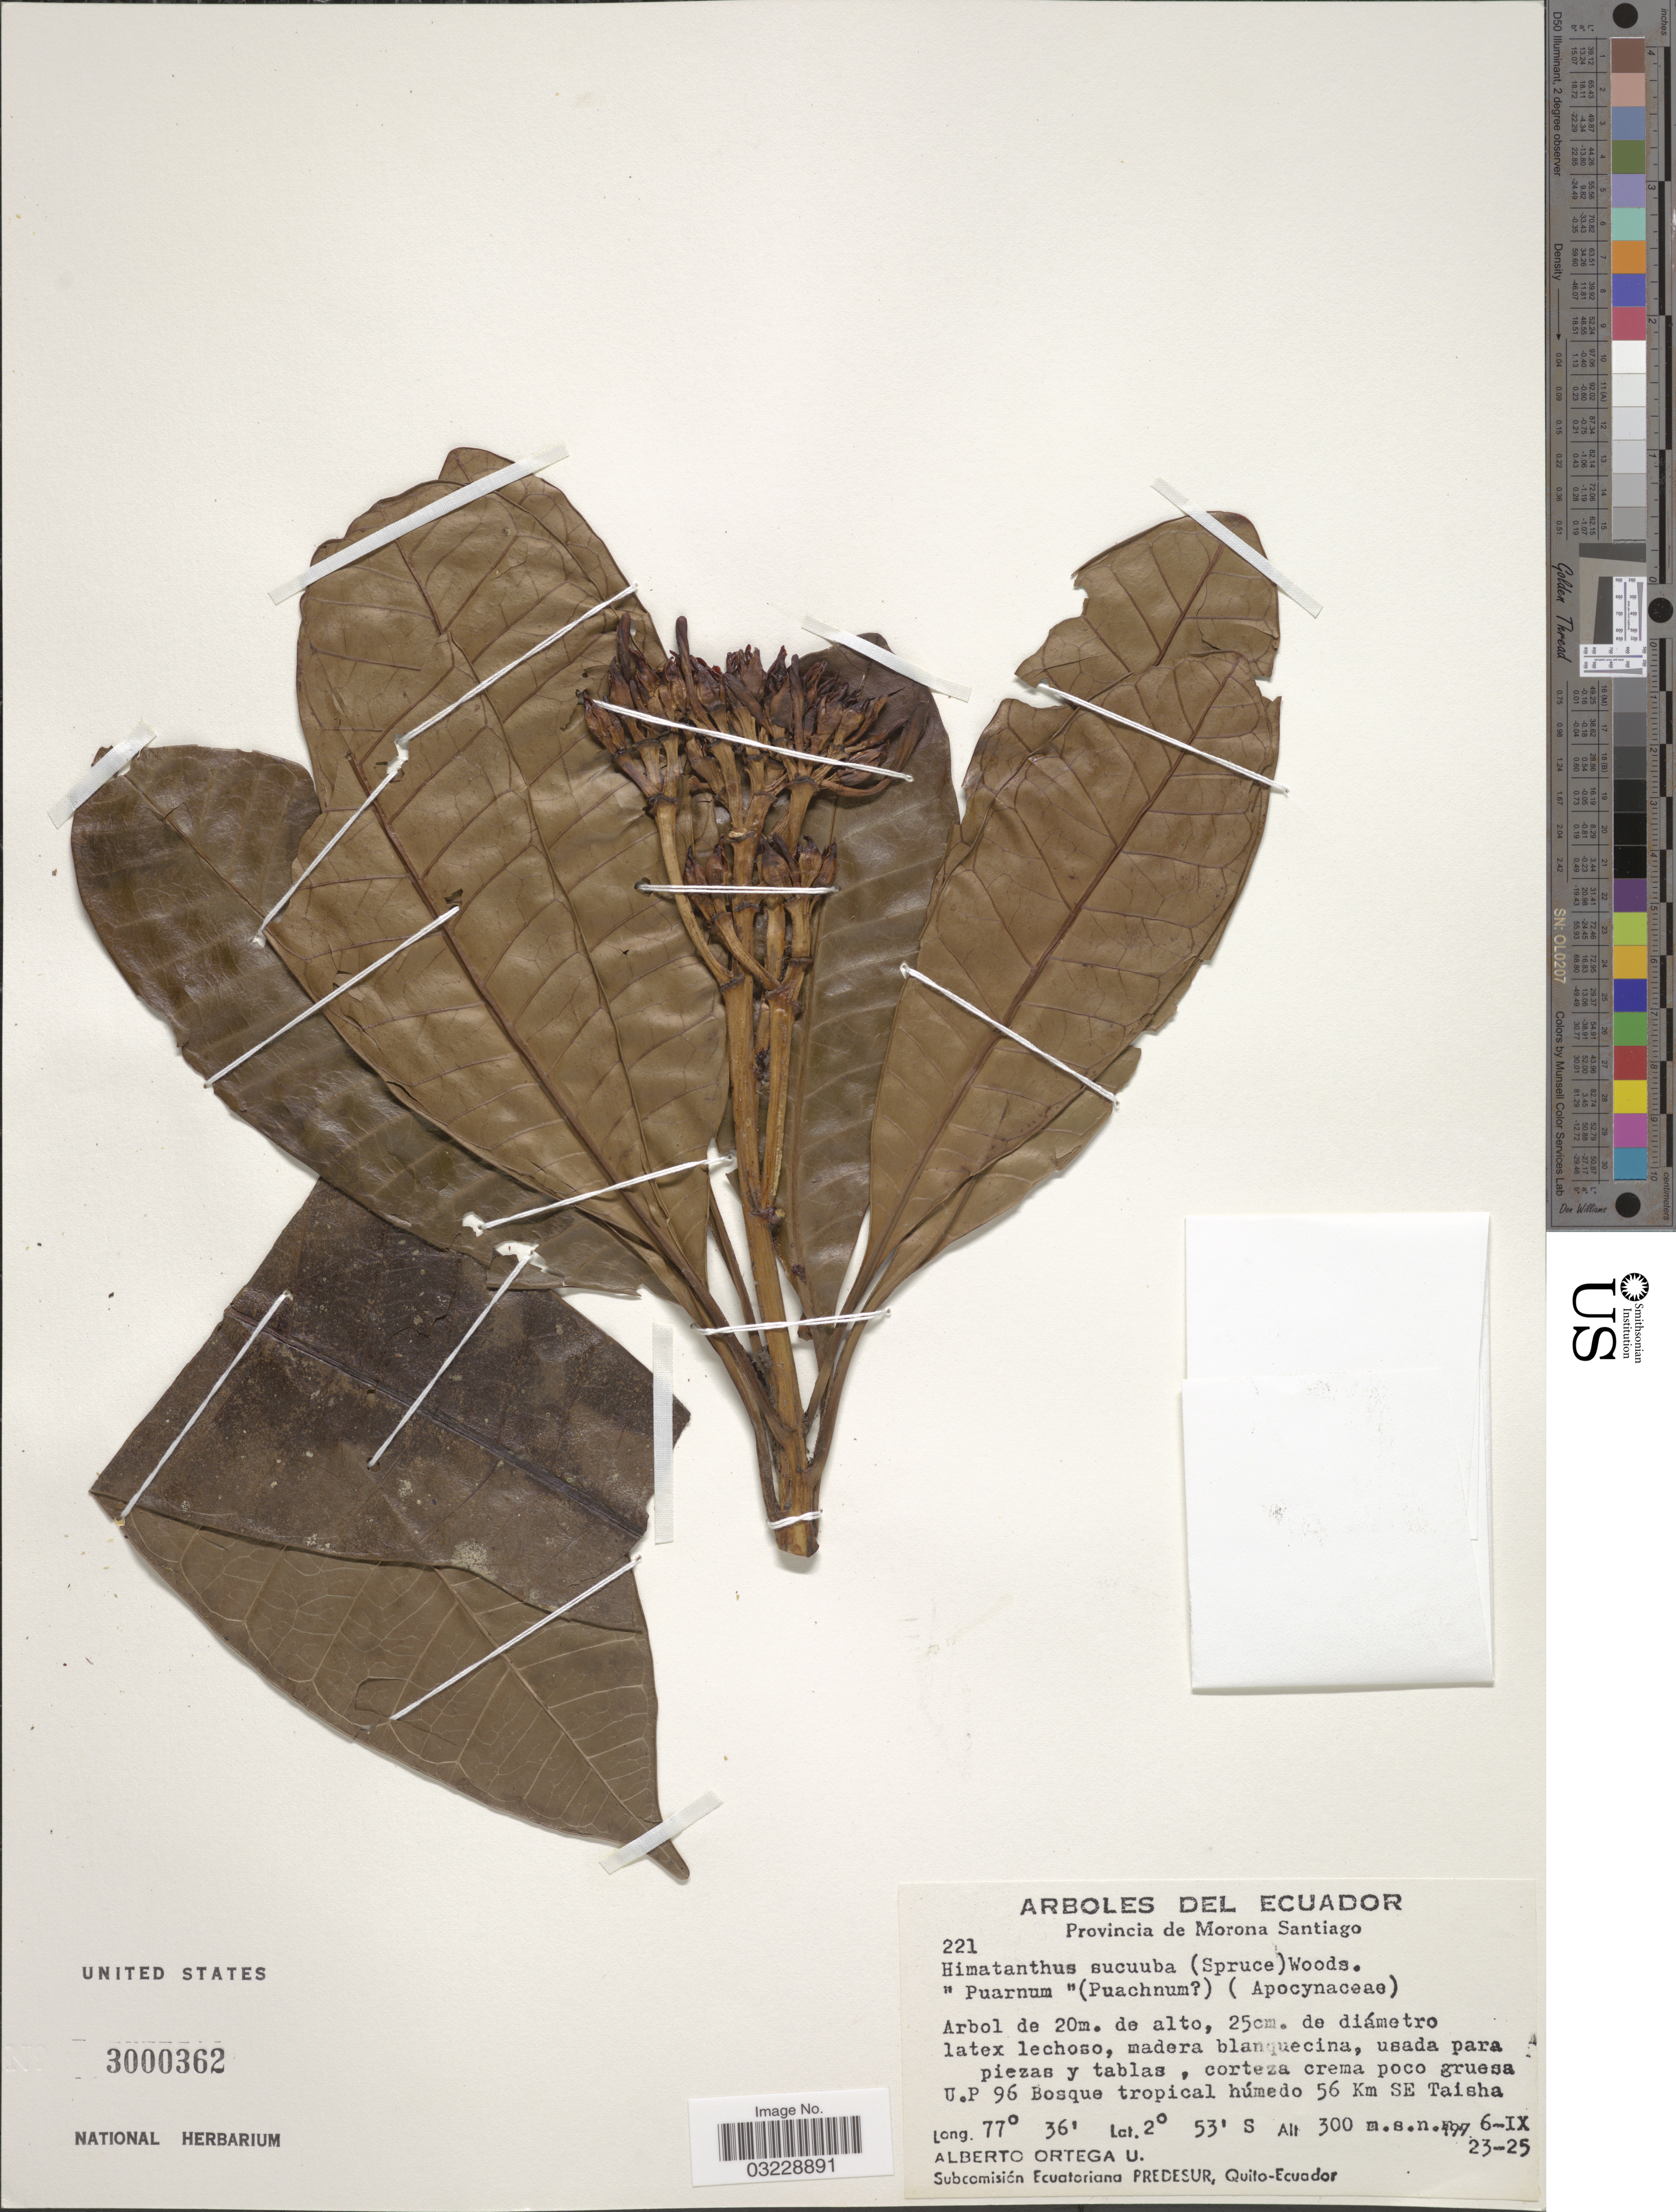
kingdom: Plantae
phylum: Tracheophyta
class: Magnoliopsida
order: Gentianales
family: Apocynaceae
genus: Himatanthus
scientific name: Himatanthus sucuuba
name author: (Spruce) Woodson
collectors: A. Ortega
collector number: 221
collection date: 1976-09-23/1976-09-25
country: Ecuador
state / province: Morona-Santiago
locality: Provincia de Morona Santiago. Corteza crema poco gruesa U.P 96 Bosque tropical húmedo 56 Km SE Taisha.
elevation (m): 300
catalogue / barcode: US 3000362